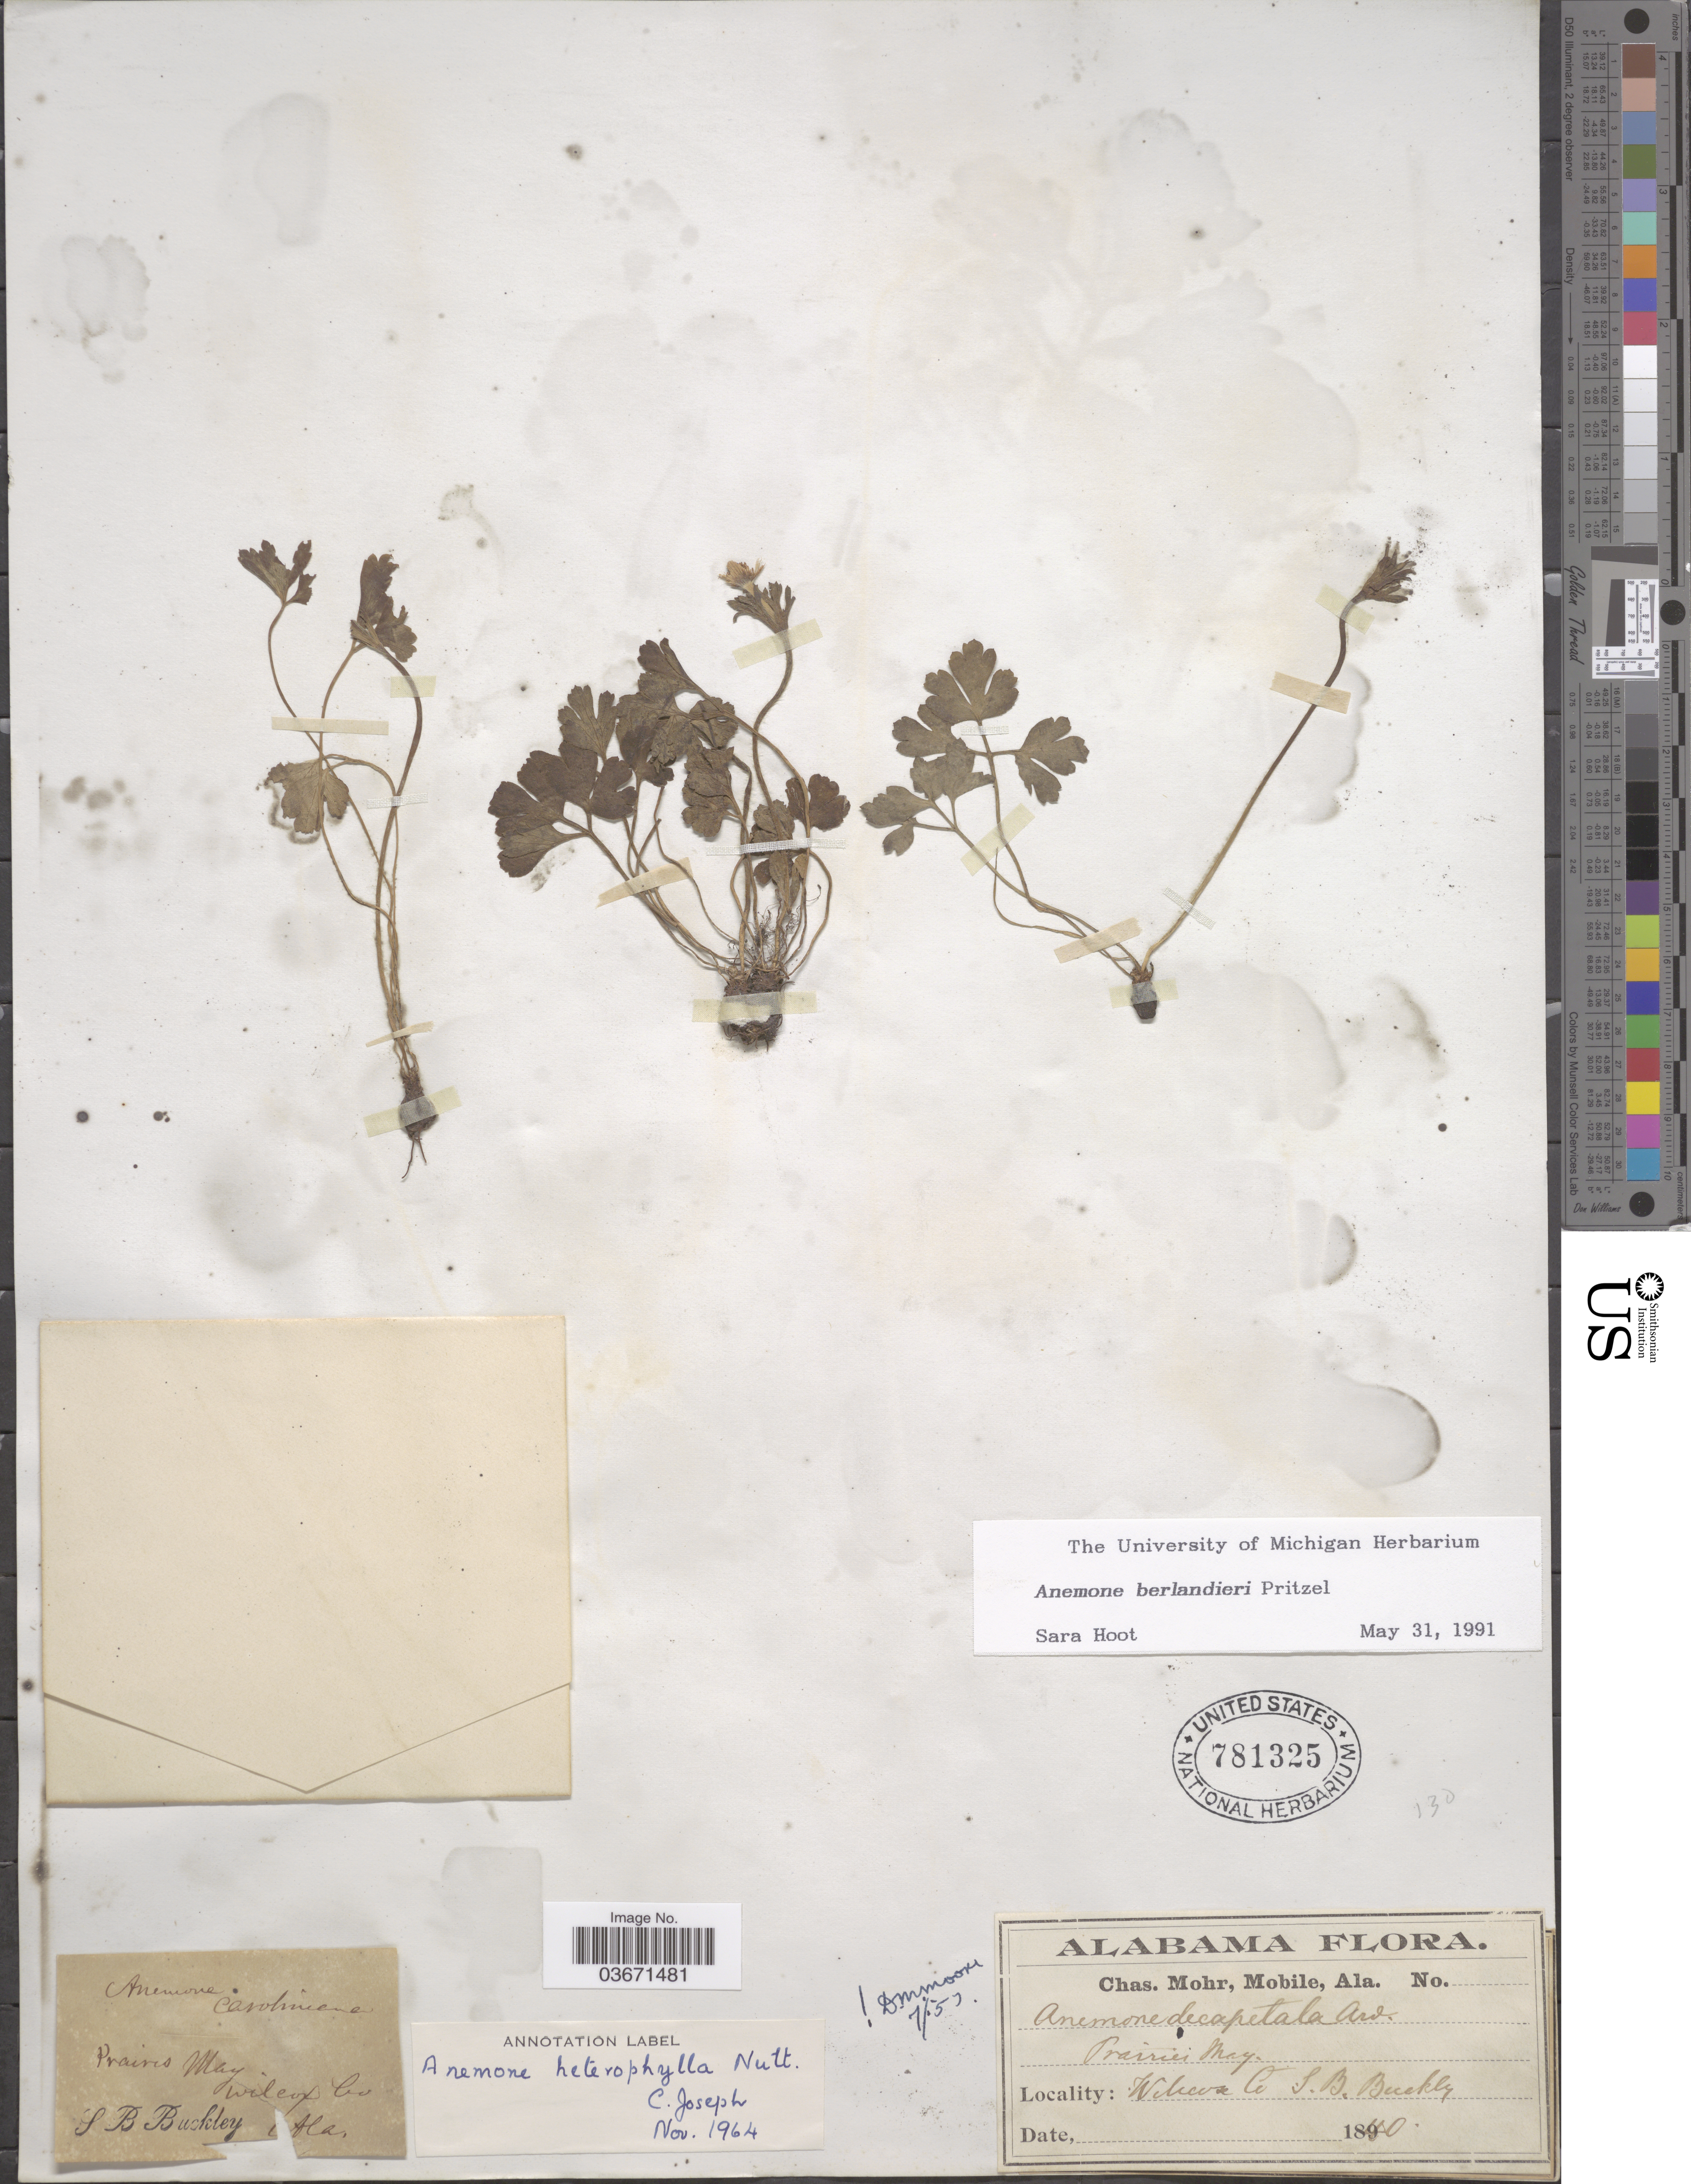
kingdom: Plantae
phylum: Tracheophyta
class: Magnoliopsida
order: Ranunculales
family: Ranunculaceae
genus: Anemone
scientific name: Anemone berlandieri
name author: E. Pritz.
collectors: S. B. Buckley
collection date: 1840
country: United States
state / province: Alabama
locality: Prairie May. Wilcox Co.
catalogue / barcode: US 781325